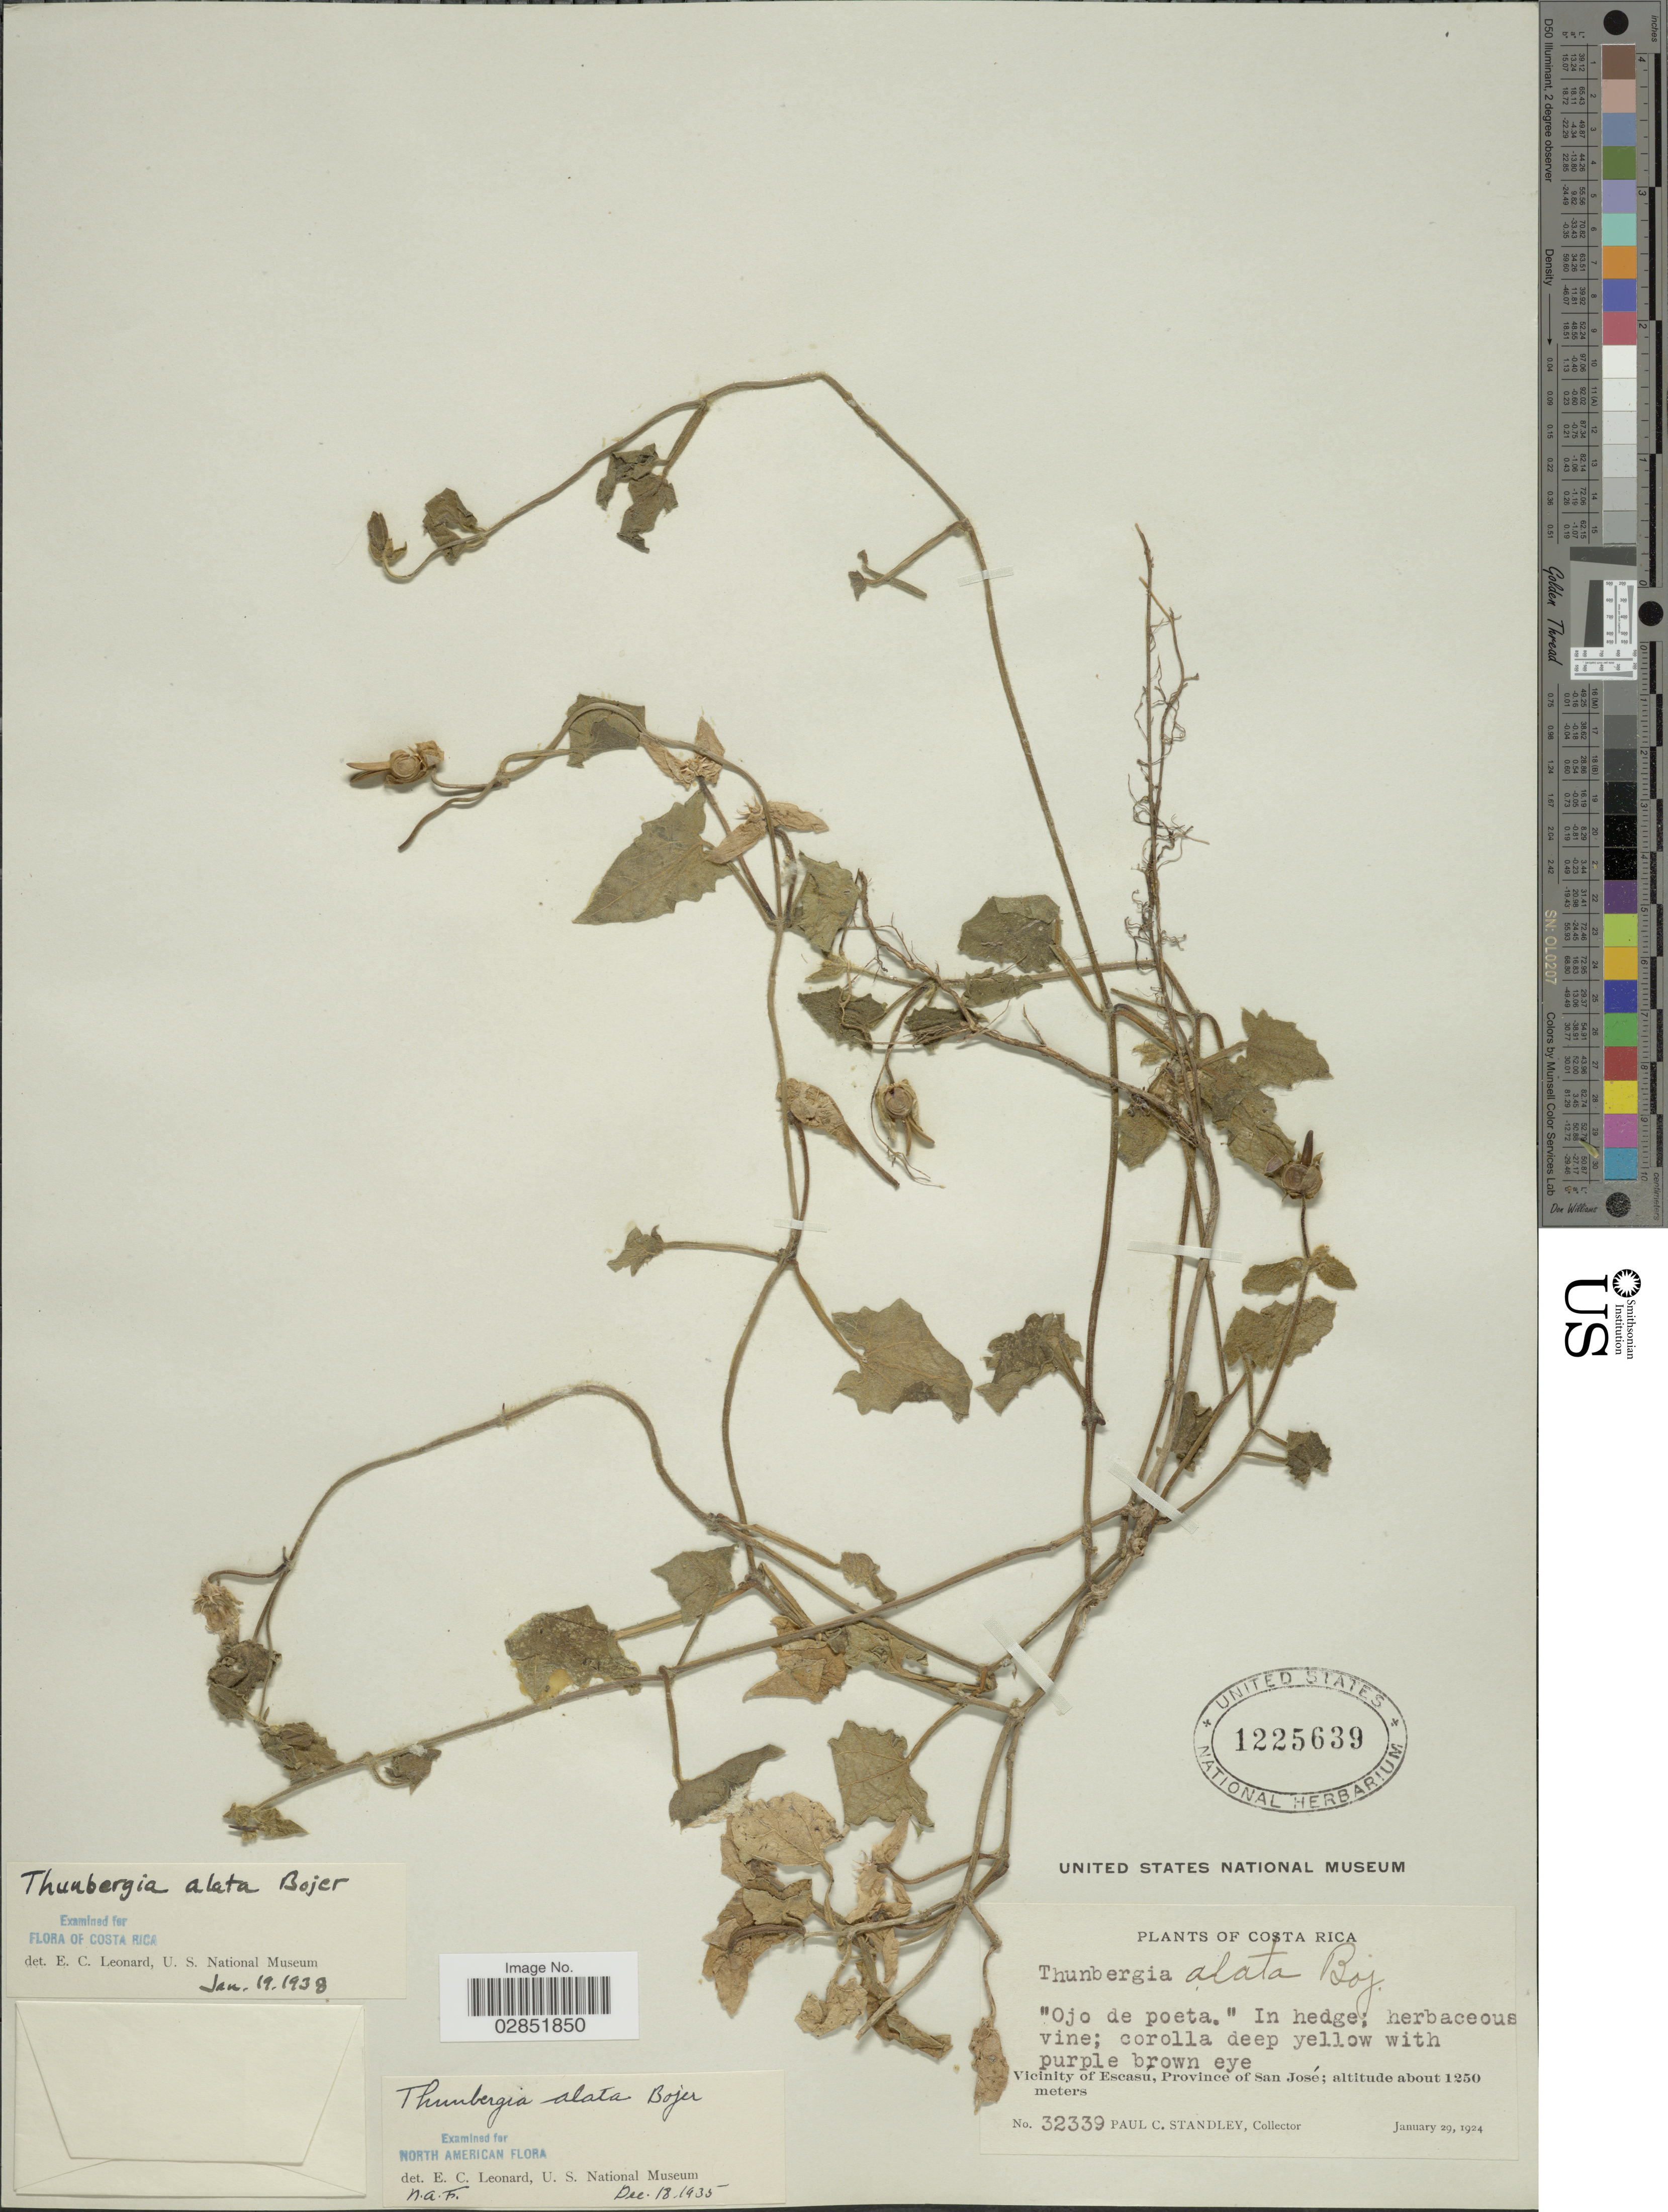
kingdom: Plantae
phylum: Tracheophyta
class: Magnoliopsida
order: Lamiales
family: Acanthaceae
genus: Thunbergia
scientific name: Thunbergia alata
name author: Bojer ex Sims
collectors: P. C. Standley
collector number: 32339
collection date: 1924-01-29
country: Costa Rica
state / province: San José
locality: Vicinity of Escasu, Province of San José.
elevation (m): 1250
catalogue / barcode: US 1225639